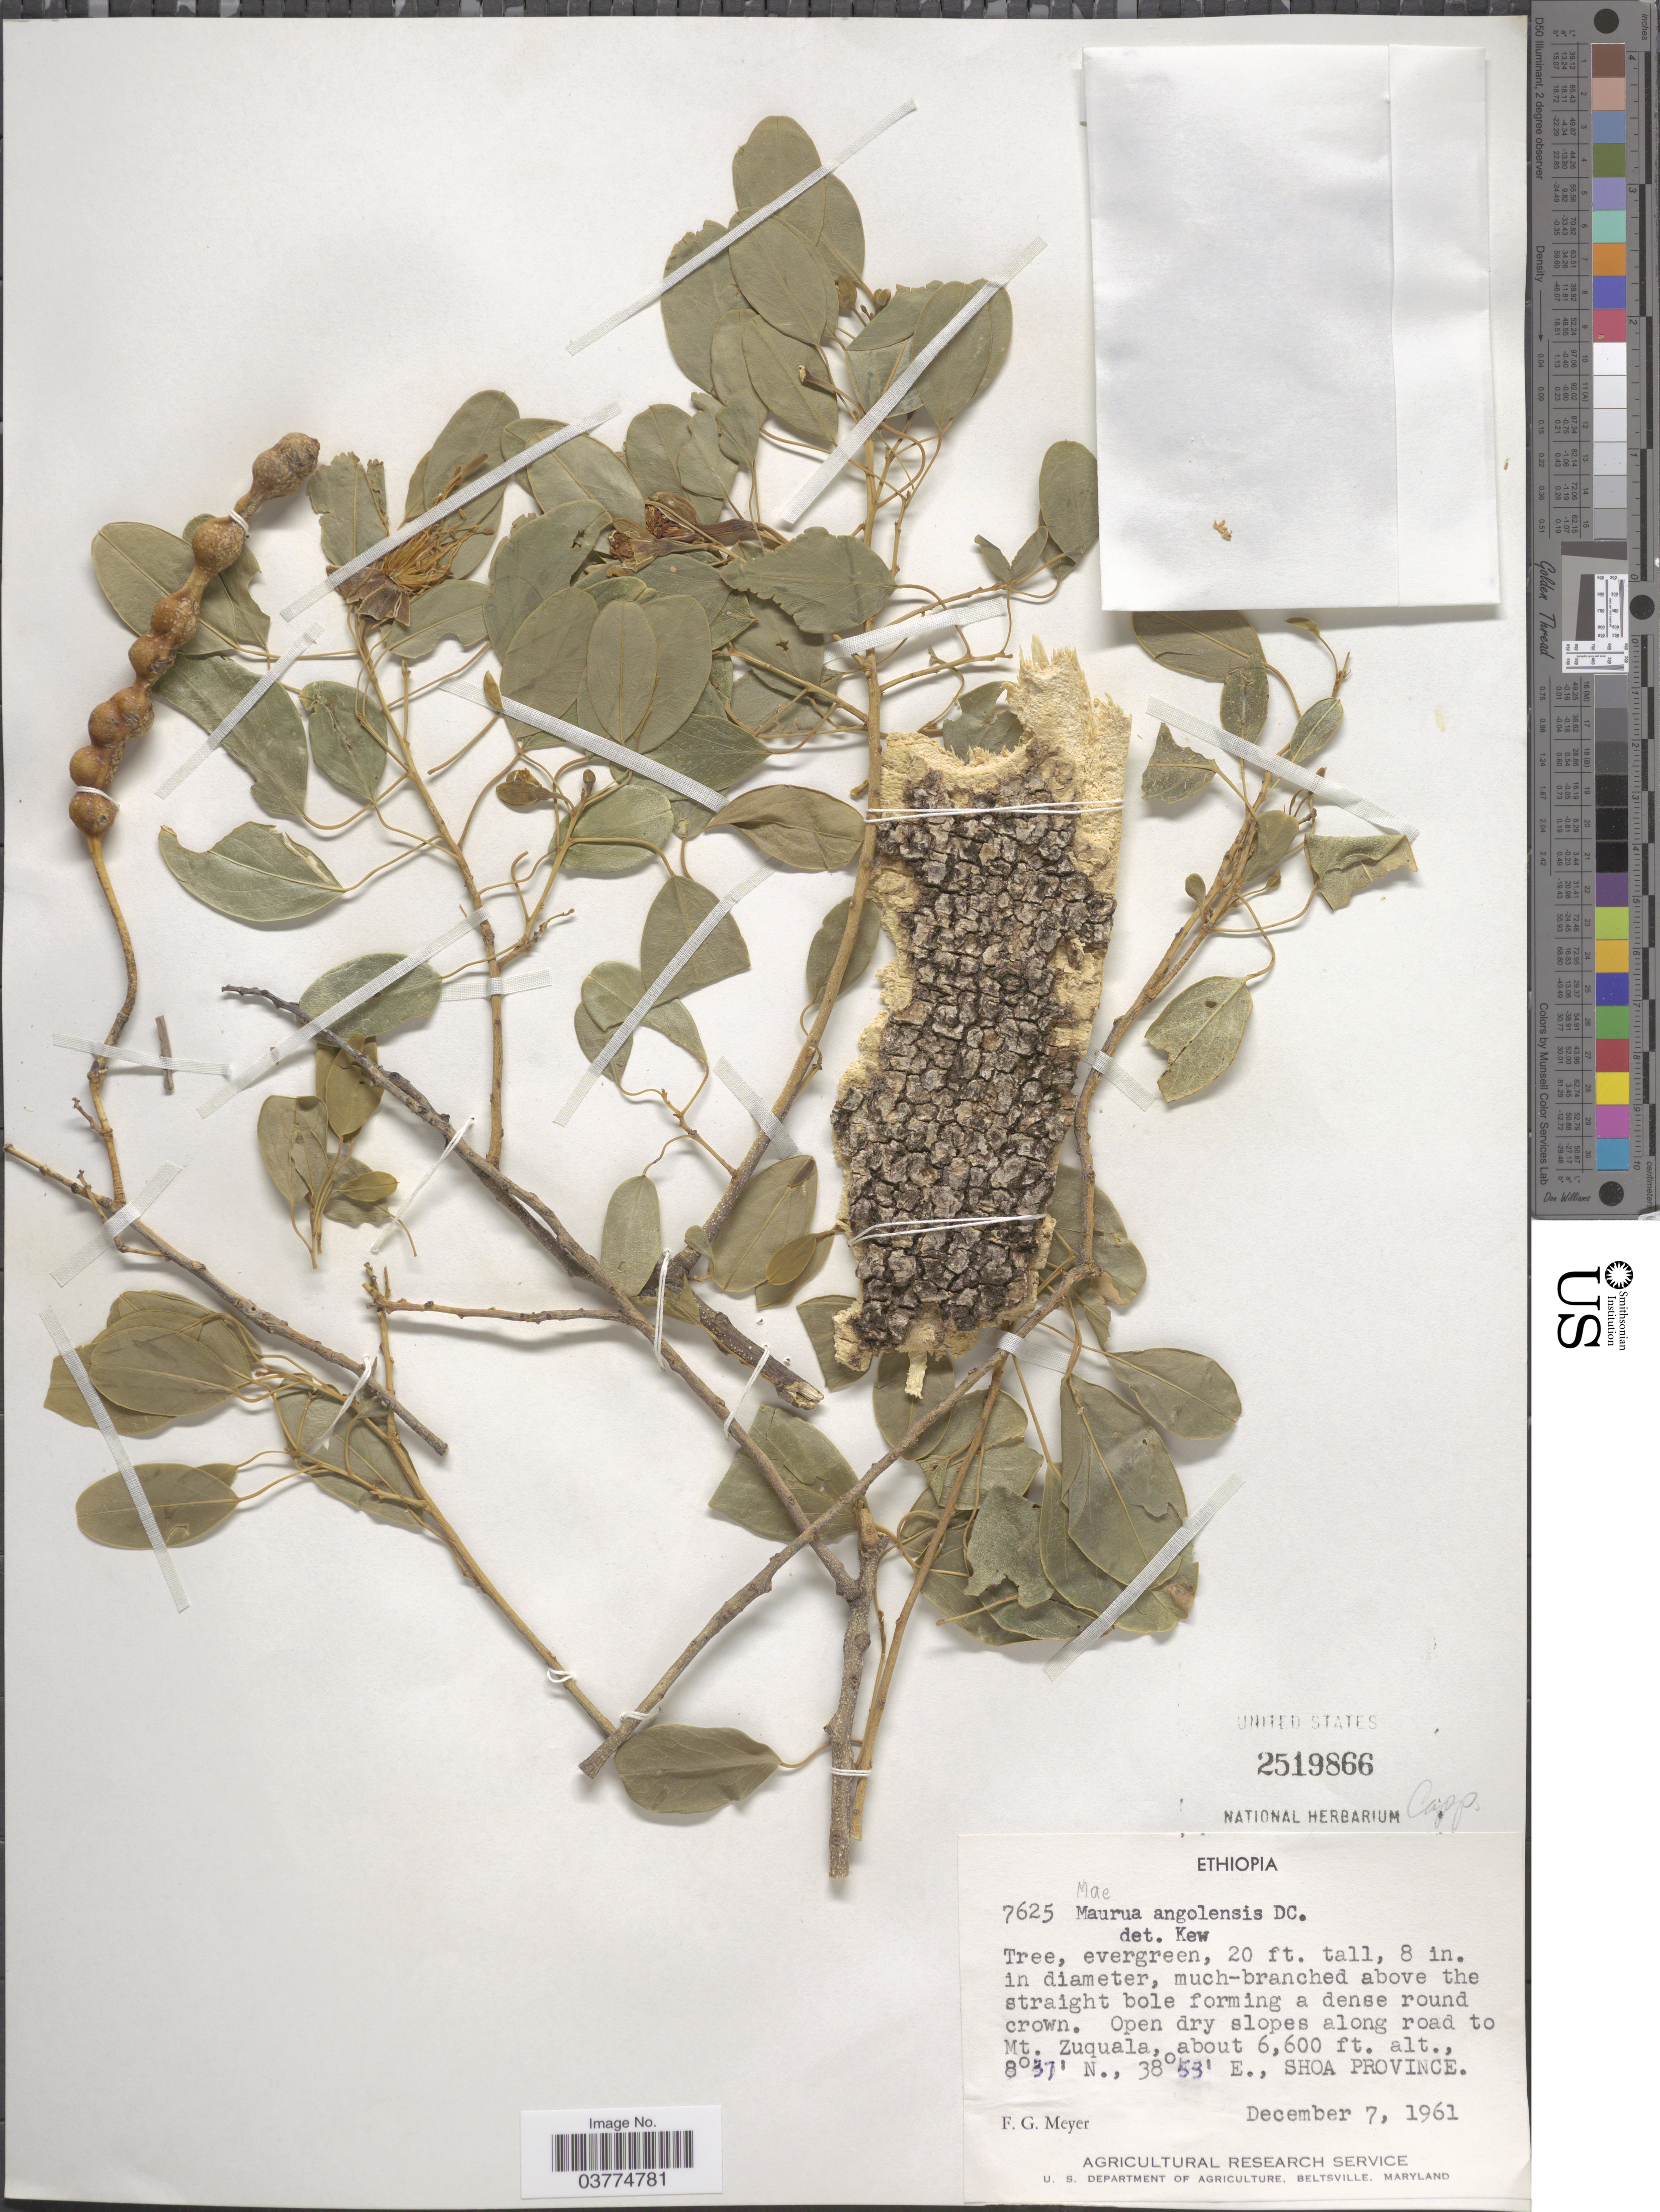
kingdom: Plantae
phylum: Tracheophyta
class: Magnoliopsida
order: Brassicales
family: Capparaceae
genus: Maerua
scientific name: Maerua angolensis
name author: DC.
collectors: F. G. Meyer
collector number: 7625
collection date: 1961-12-07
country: Ethiopia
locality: Open dry slopes along road to Mt. Zuquala, Shoa Province.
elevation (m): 2012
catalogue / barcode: US 2519866